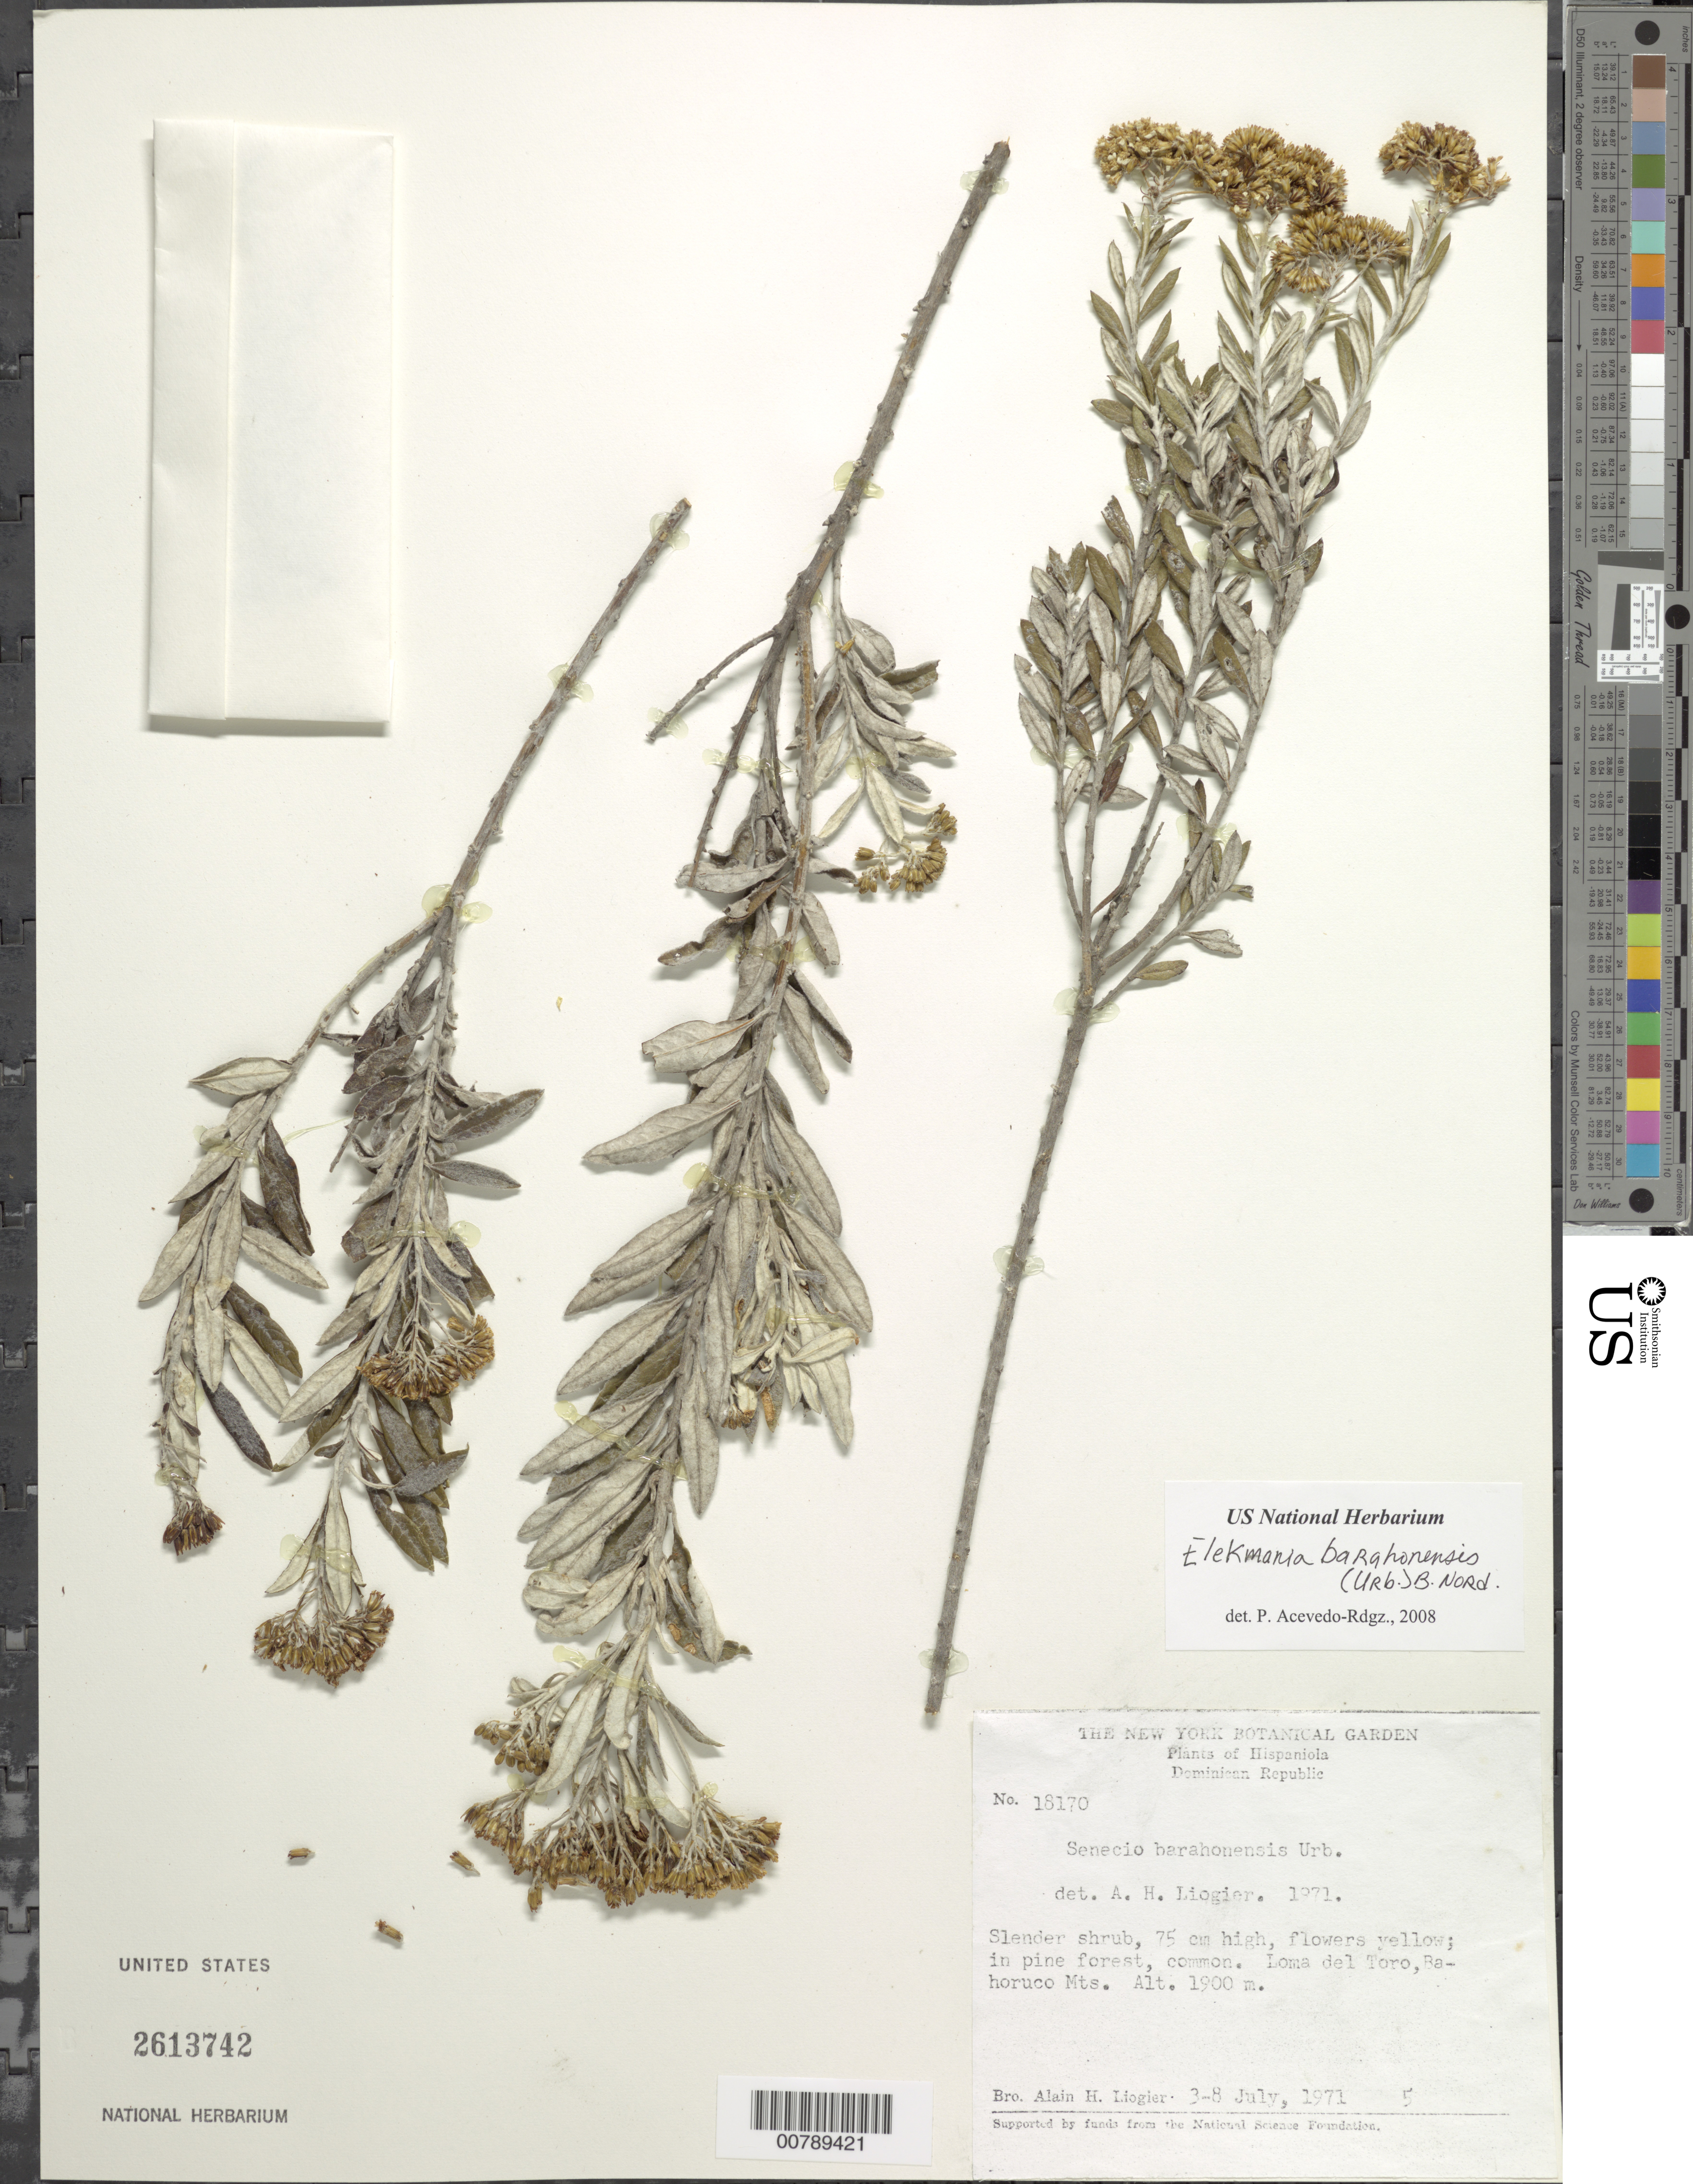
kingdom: Plantae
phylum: Tracheophyta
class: Magnoliopsida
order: Asterales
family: Asteraceae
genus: Senecio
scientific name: Senecio barahonensis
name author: Urb.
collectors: A. H. Liogier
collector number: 18170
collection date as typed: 03 Jul 1971 to 08 Jul 1971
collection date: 1971-07-03/1971-07-08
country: Dominican Republic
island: Hispaniola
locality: Loma del Toro, Bahoruco Mts.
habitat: Pine forest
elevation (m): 1900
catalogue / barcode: US 2613742